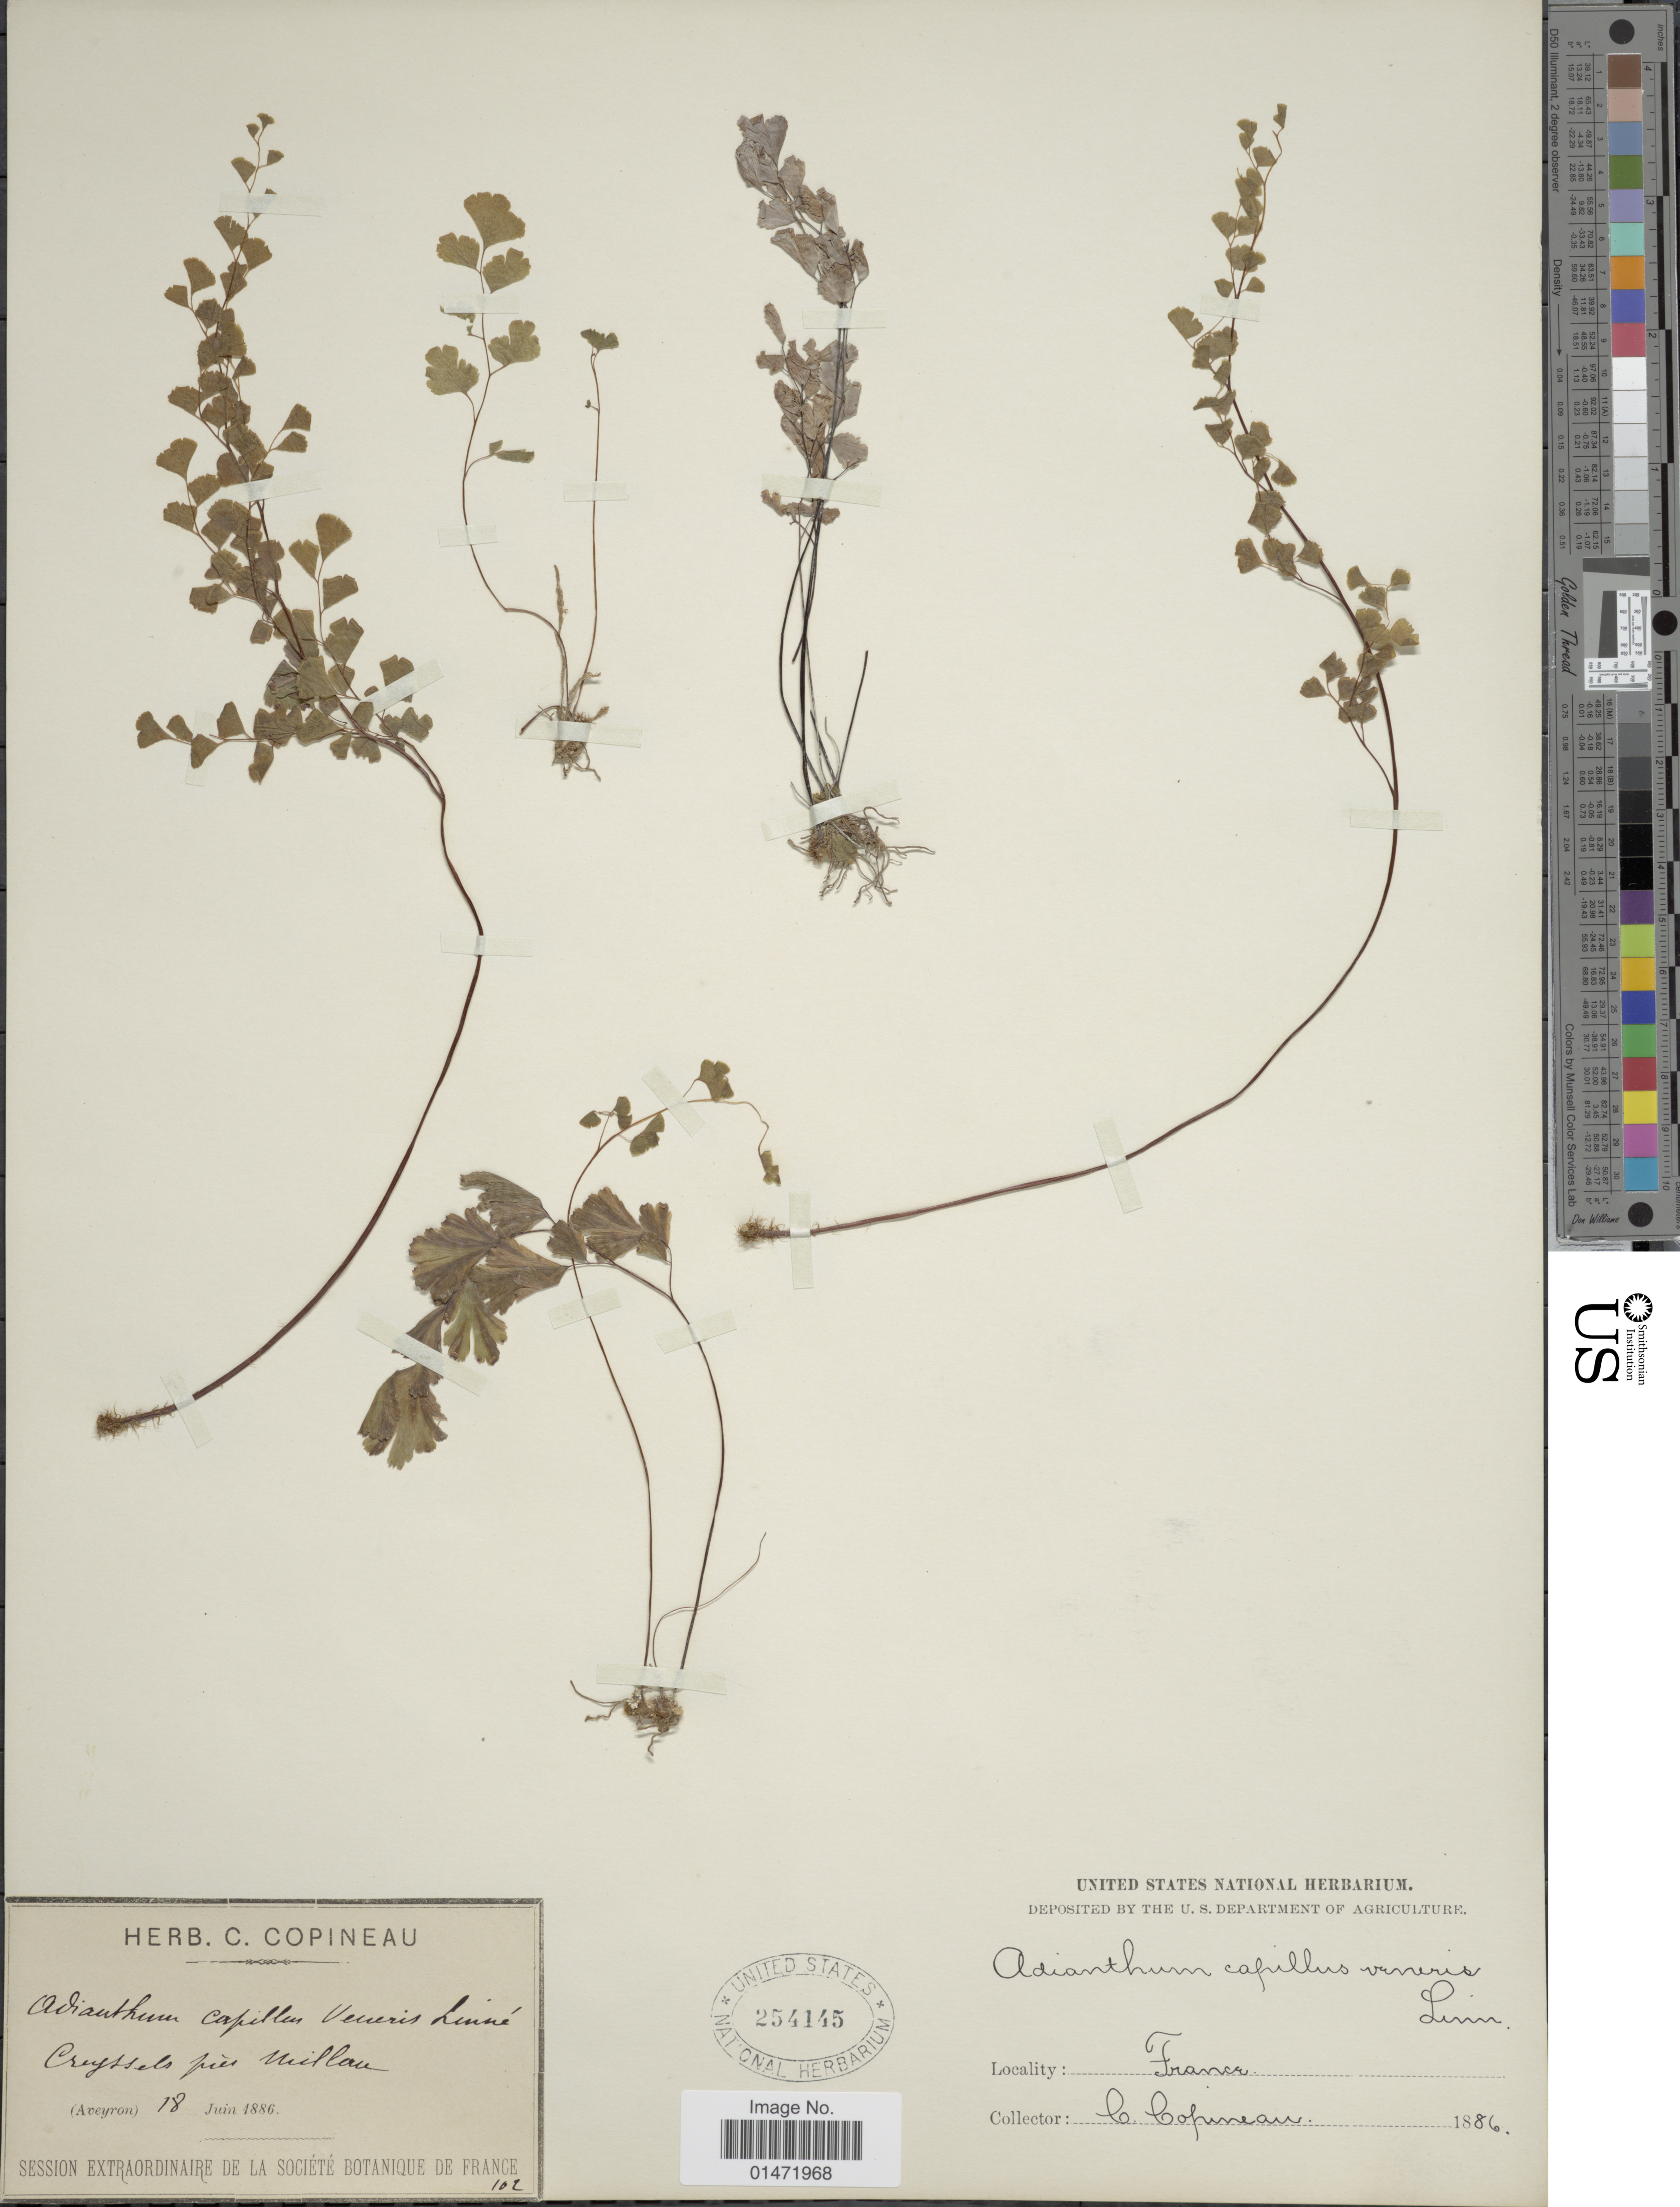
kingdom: Plantae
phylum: Tracheophyta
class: Polypodiopsida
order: Polypodiales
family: Pteridaceae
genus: Adiantum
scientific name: Adiantum capillus-veneris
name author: L.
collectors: C. Copineau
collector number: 102?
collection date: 1886-06-18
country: France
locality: Cryssels près Millau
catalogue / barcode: US 254145